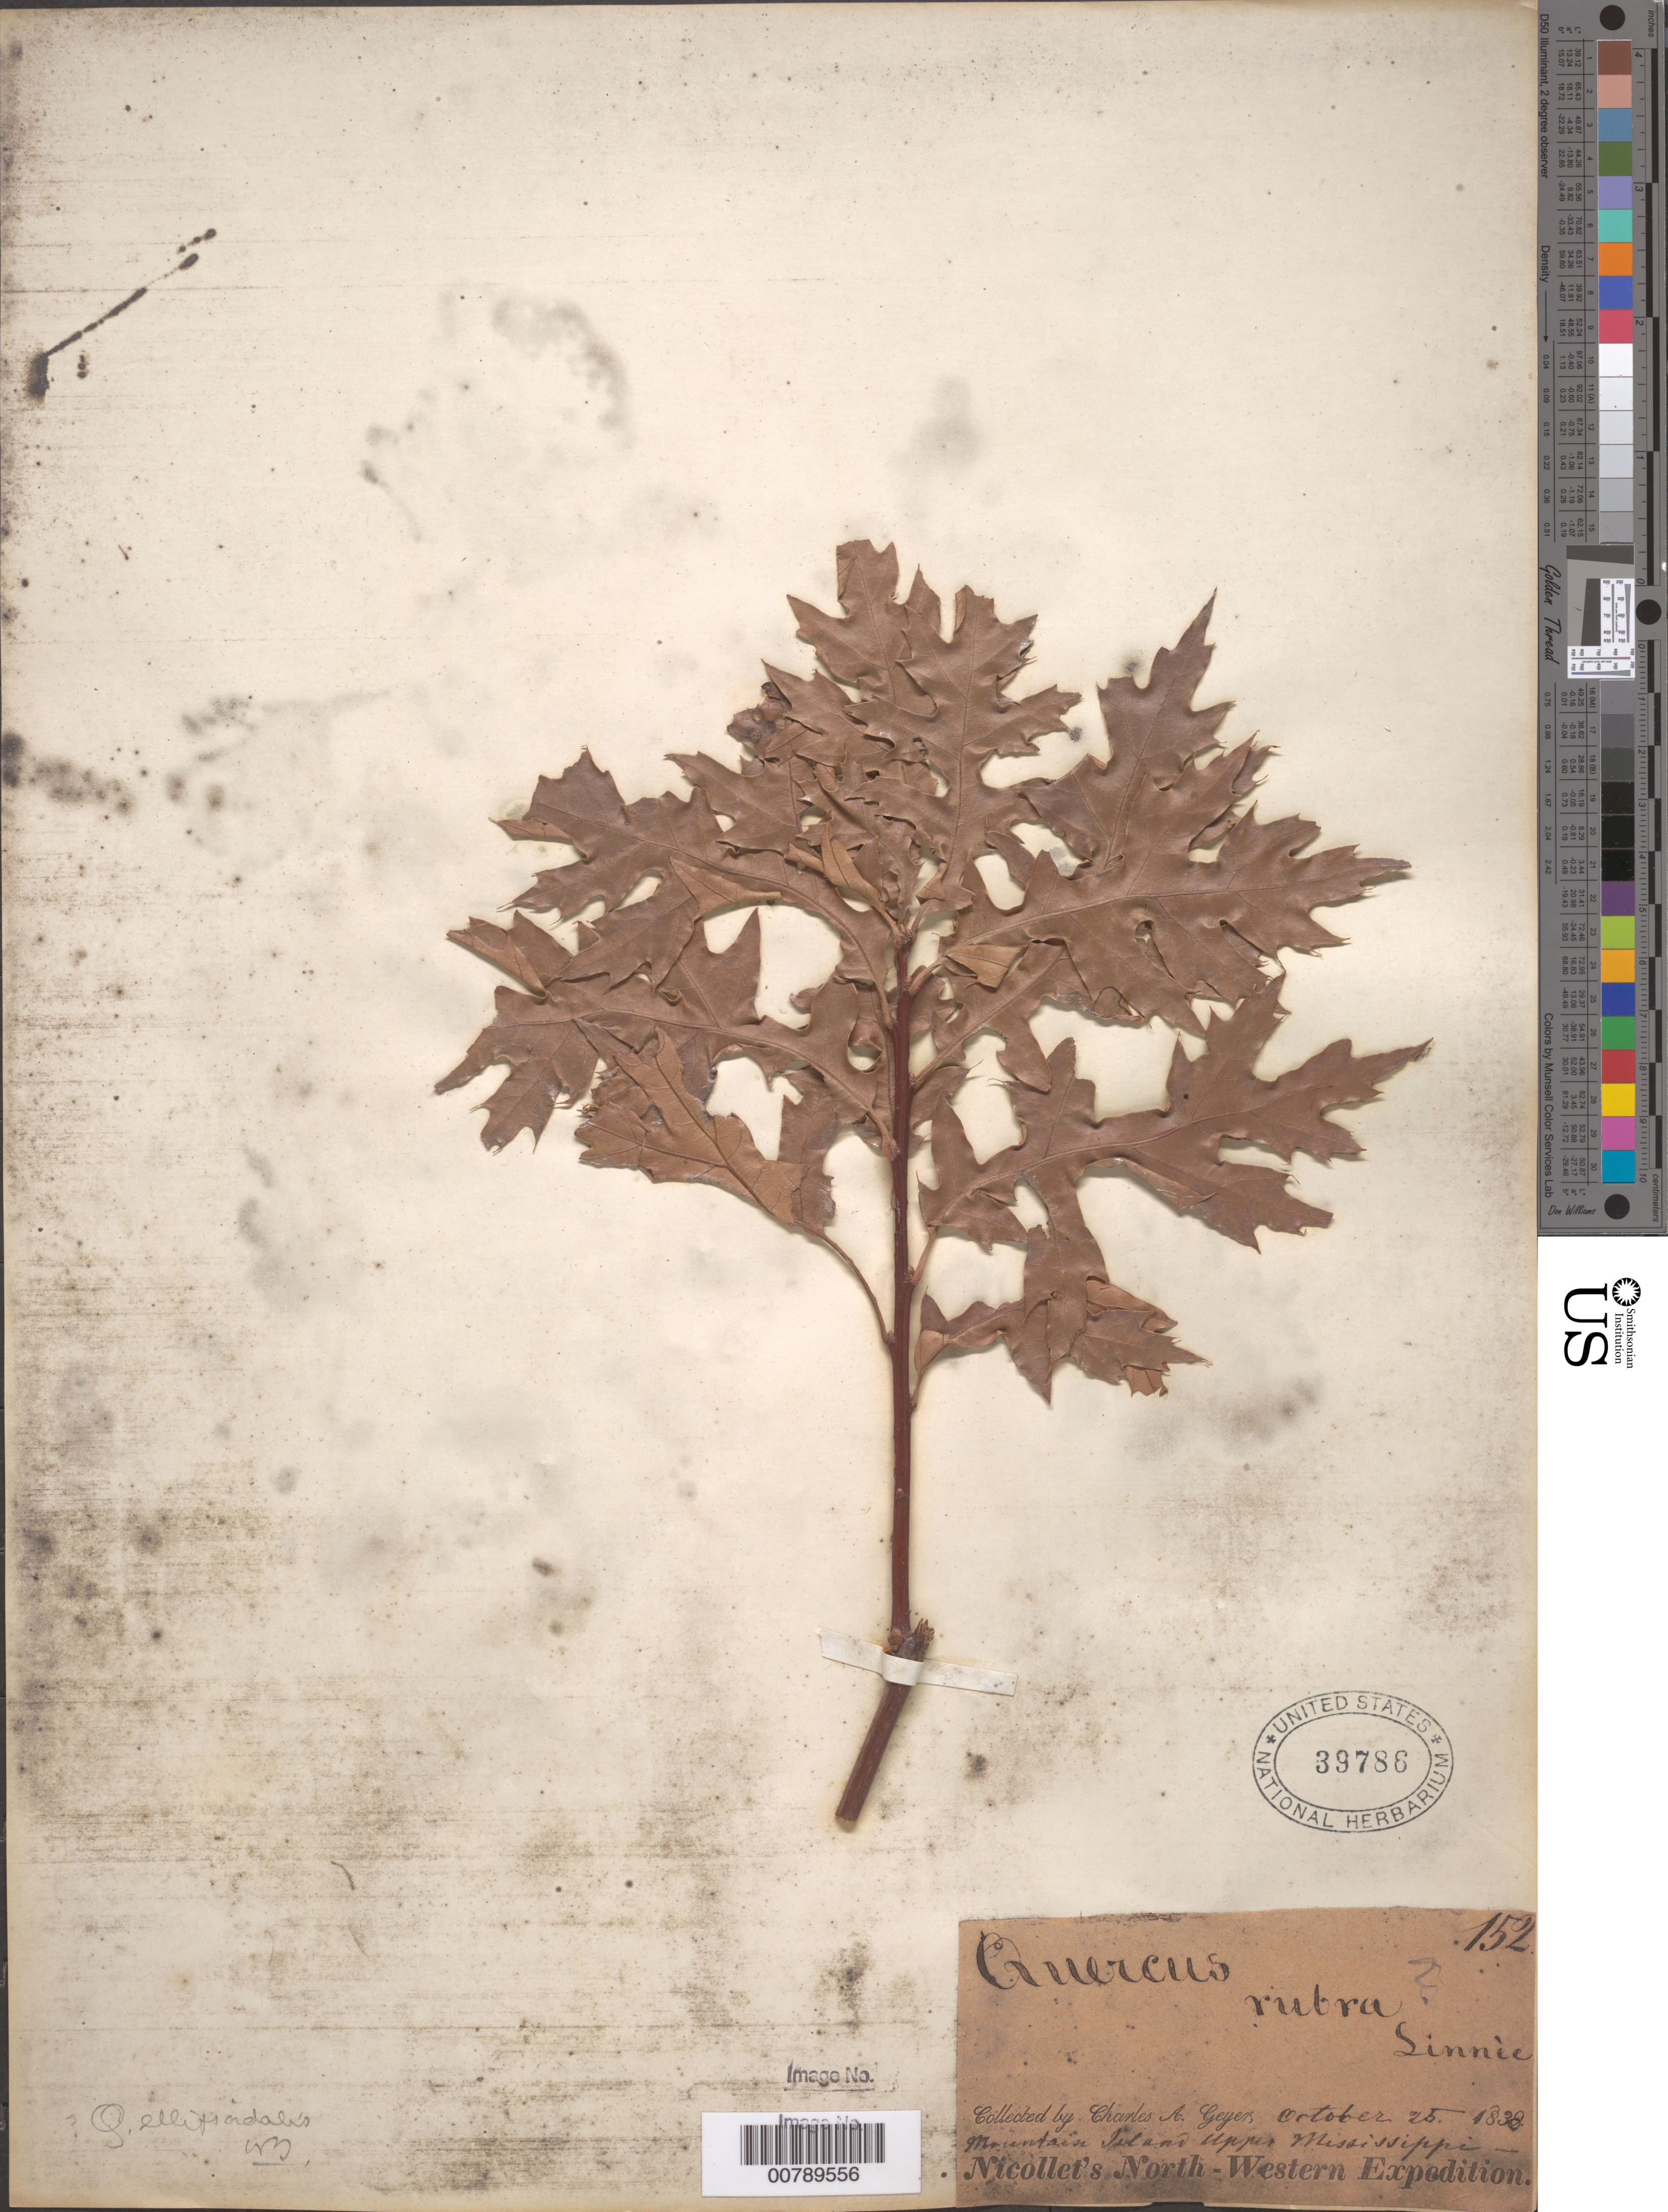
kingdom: Plantae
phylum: Tracheophyta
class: Magnoliopsida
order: Fagales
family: Fagaceae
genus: Quercus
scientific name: Quercus borealis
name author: F. Michx.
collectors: C. A. Geyer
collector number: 152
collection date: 1838-10-25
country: United States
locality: Mountain Island Upper Mississippi.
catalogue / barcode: US 39786